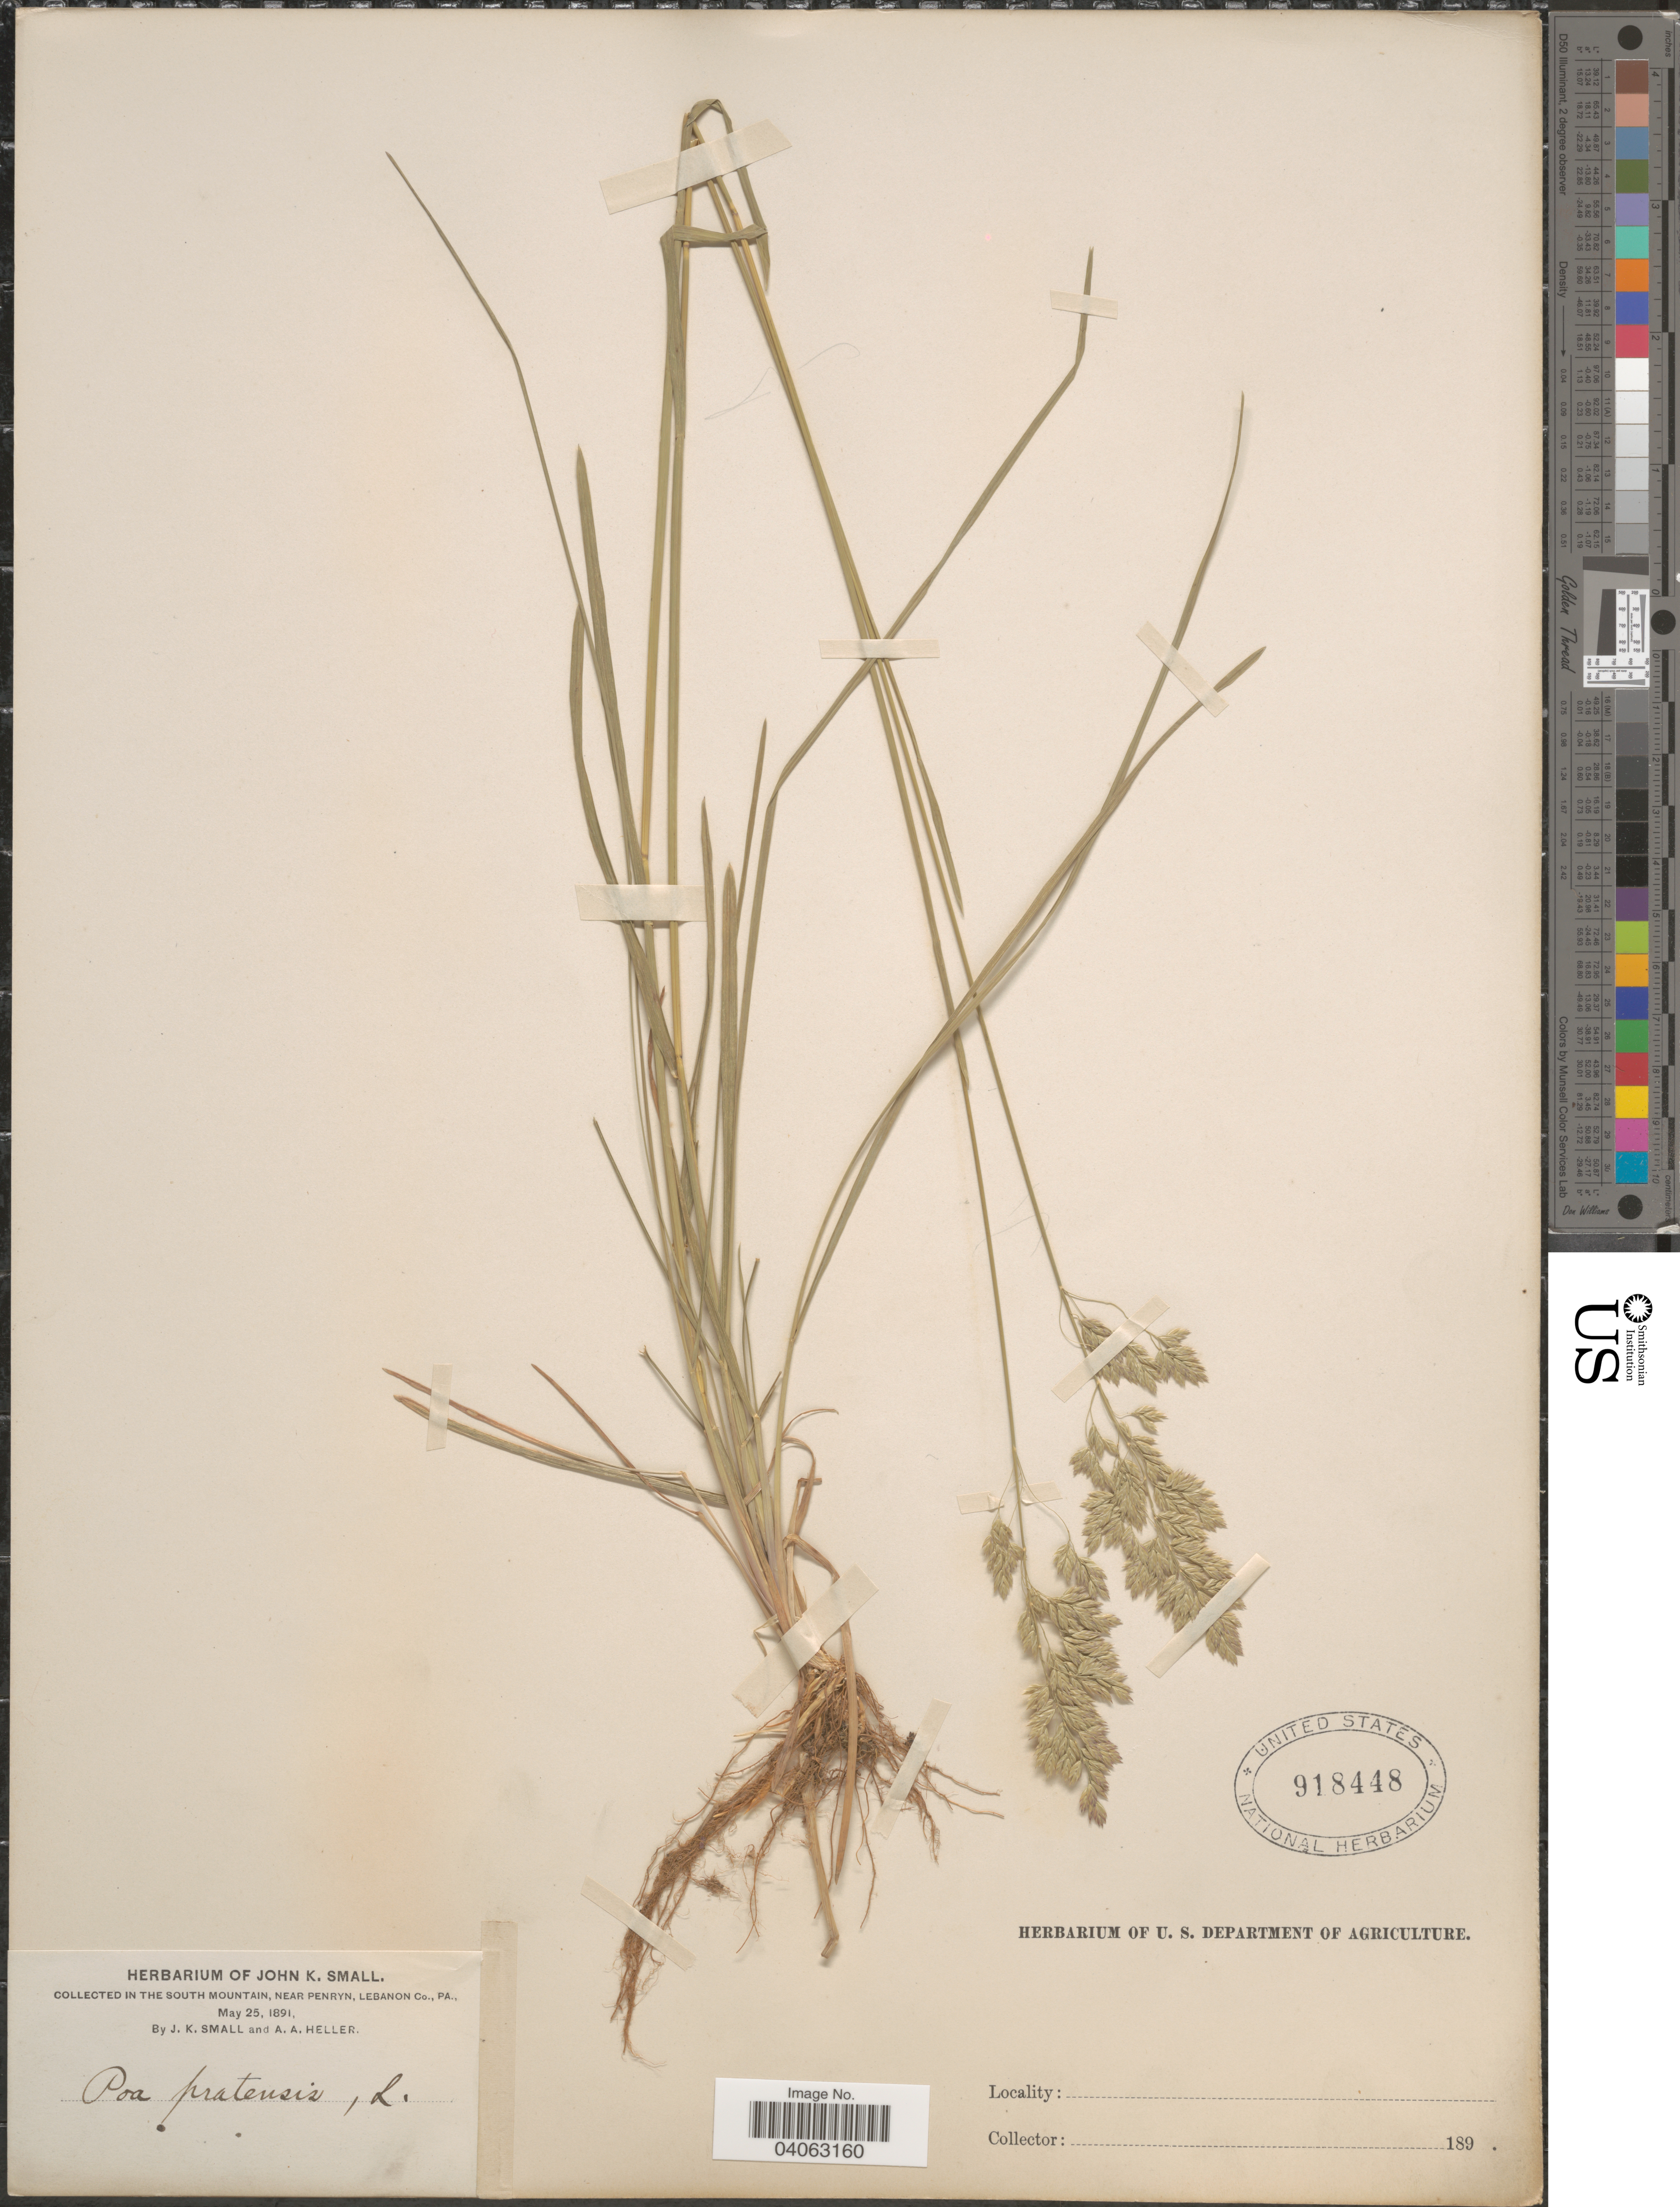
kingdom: Plantae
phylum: Tracheophyta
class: Liliopsida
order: Poales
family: Poaceae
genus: Poa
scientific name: Poa pratensis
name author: L.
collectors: J. K. Small & A. A. Heller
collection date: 1891-05-25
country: United States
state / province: Pennsylvania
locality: In the South Mountain, near Penryn, Lebanon Co.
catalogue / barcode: US 918448